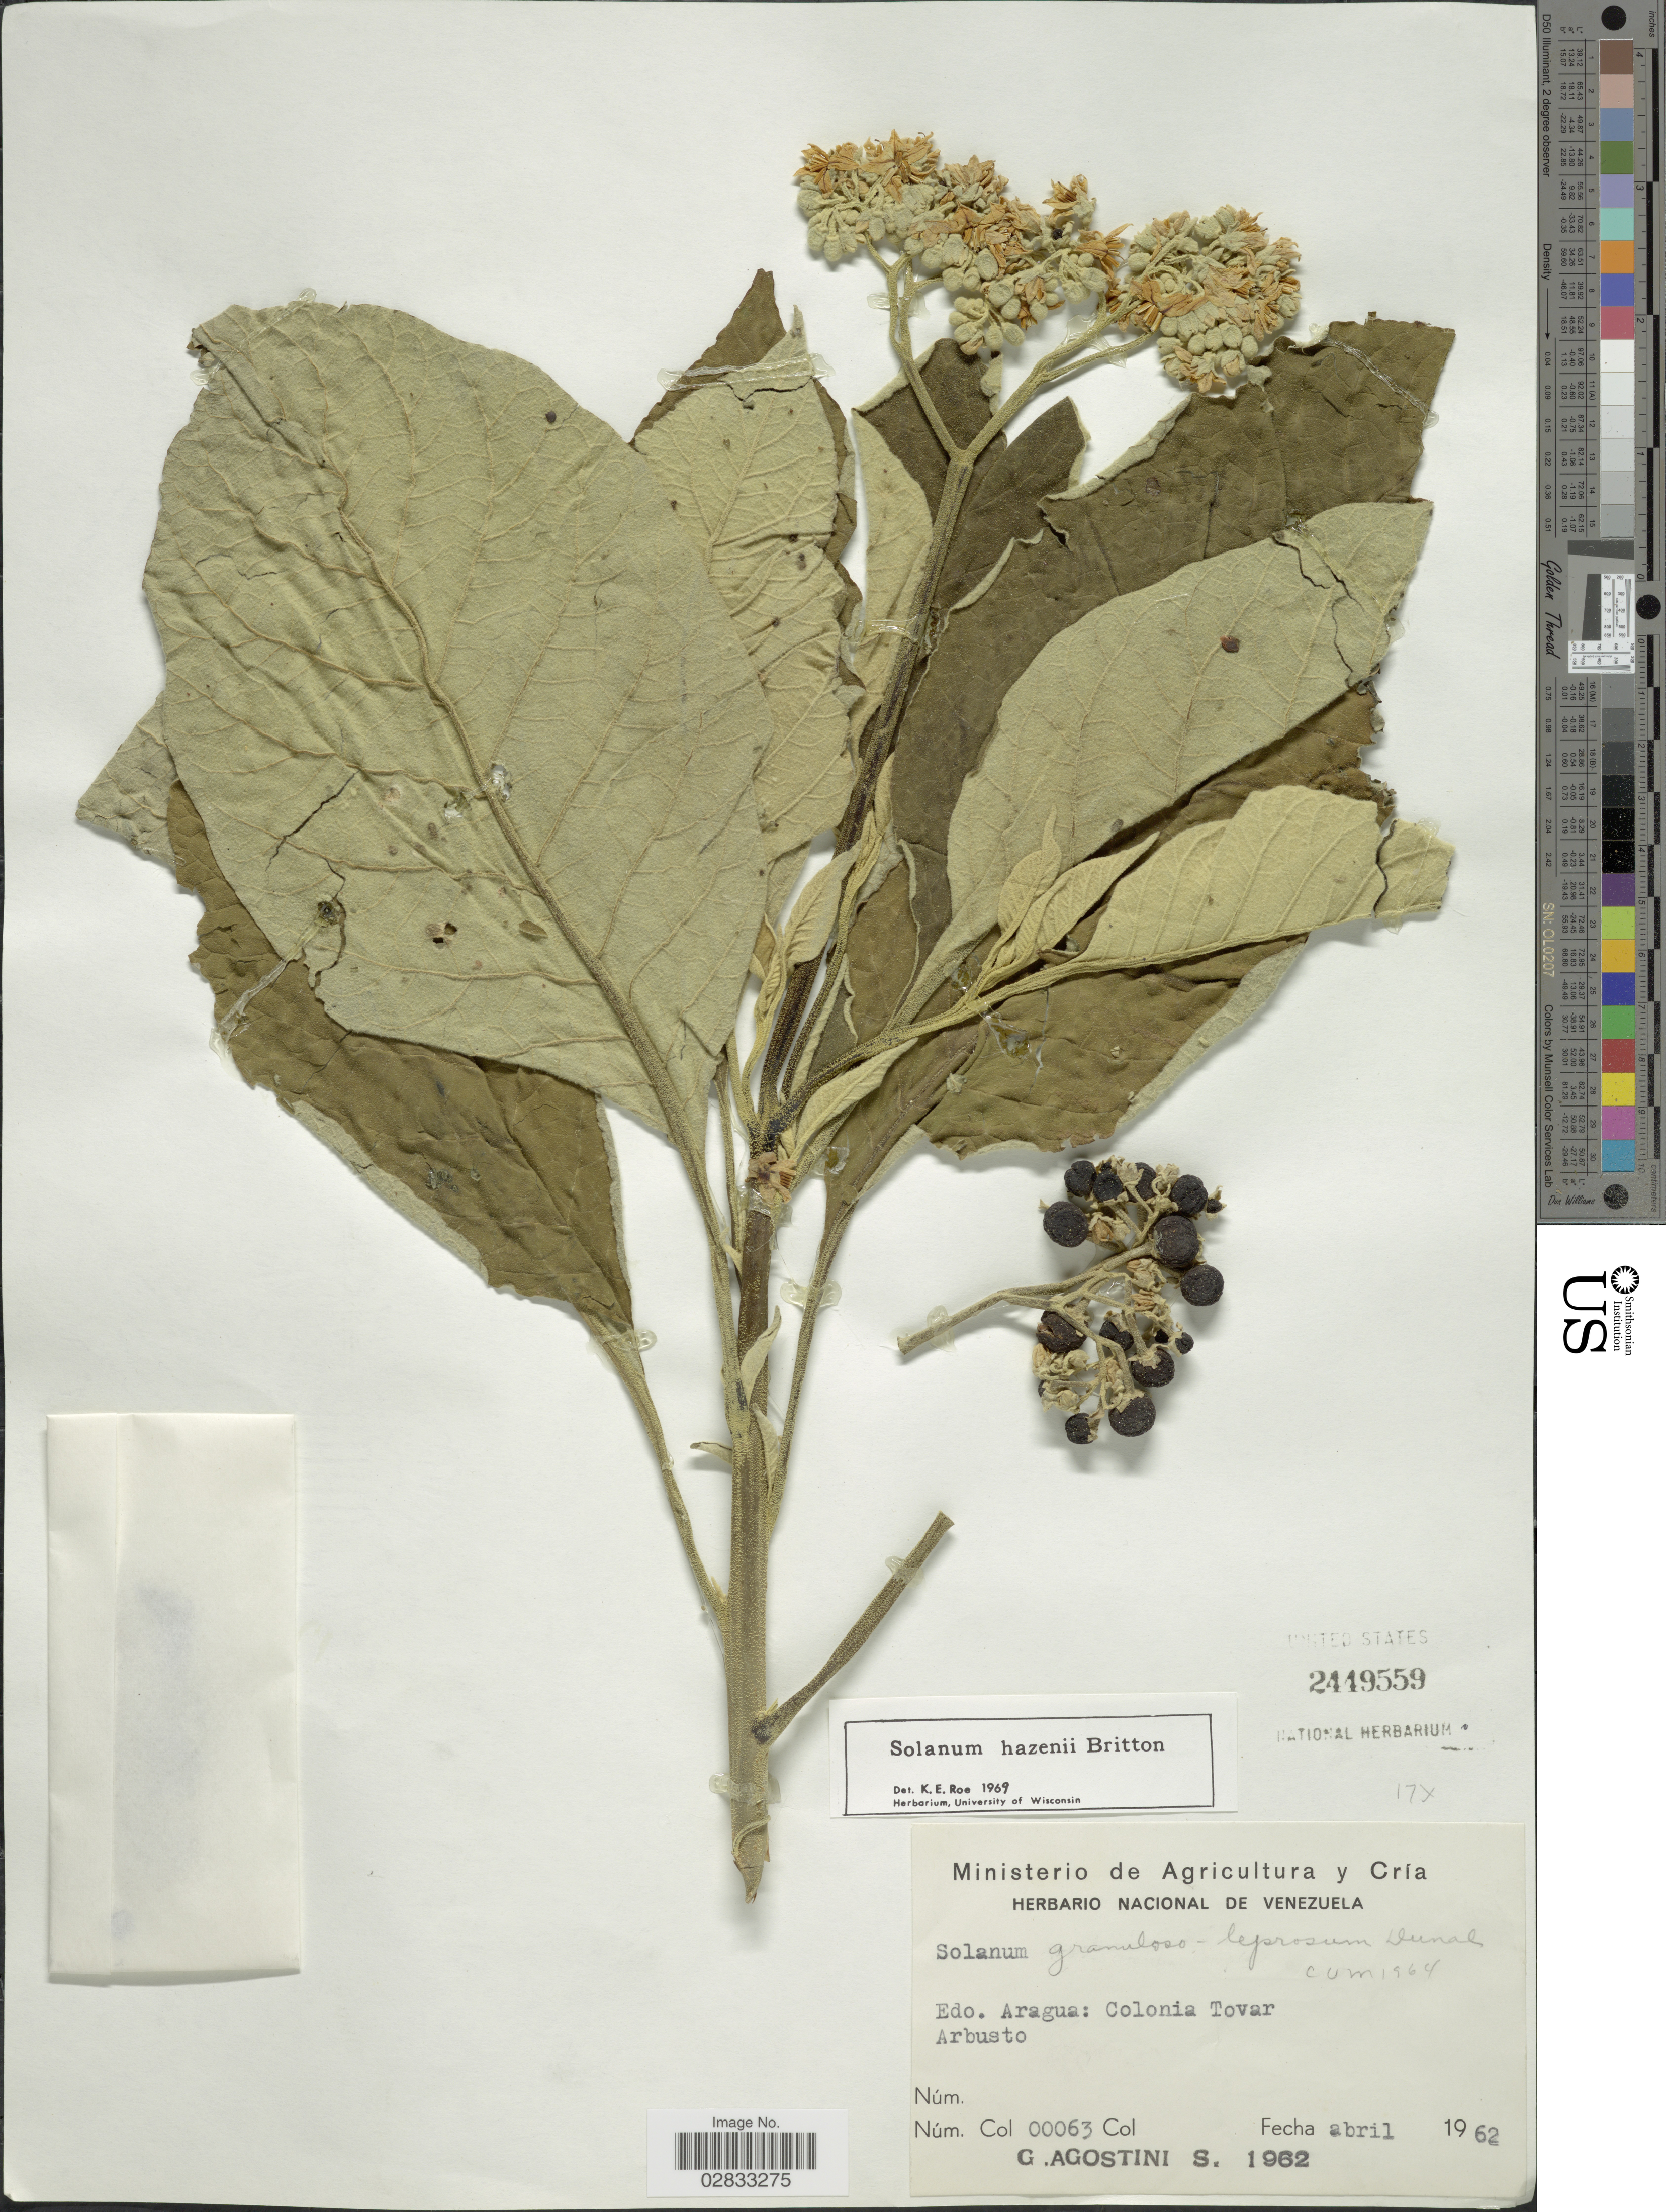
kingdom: Plantae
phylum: Tracheophyta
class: Magnoliopsida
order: Solanales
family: Solanaceae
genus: Solanum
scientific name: Solanum hazenii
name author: Britton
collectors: G. Agostini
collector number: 00063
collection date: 1962-04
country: Venezuela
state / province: Aragua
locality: Edo. Aragua: Colonia Tovar.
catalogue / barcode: US 2449559